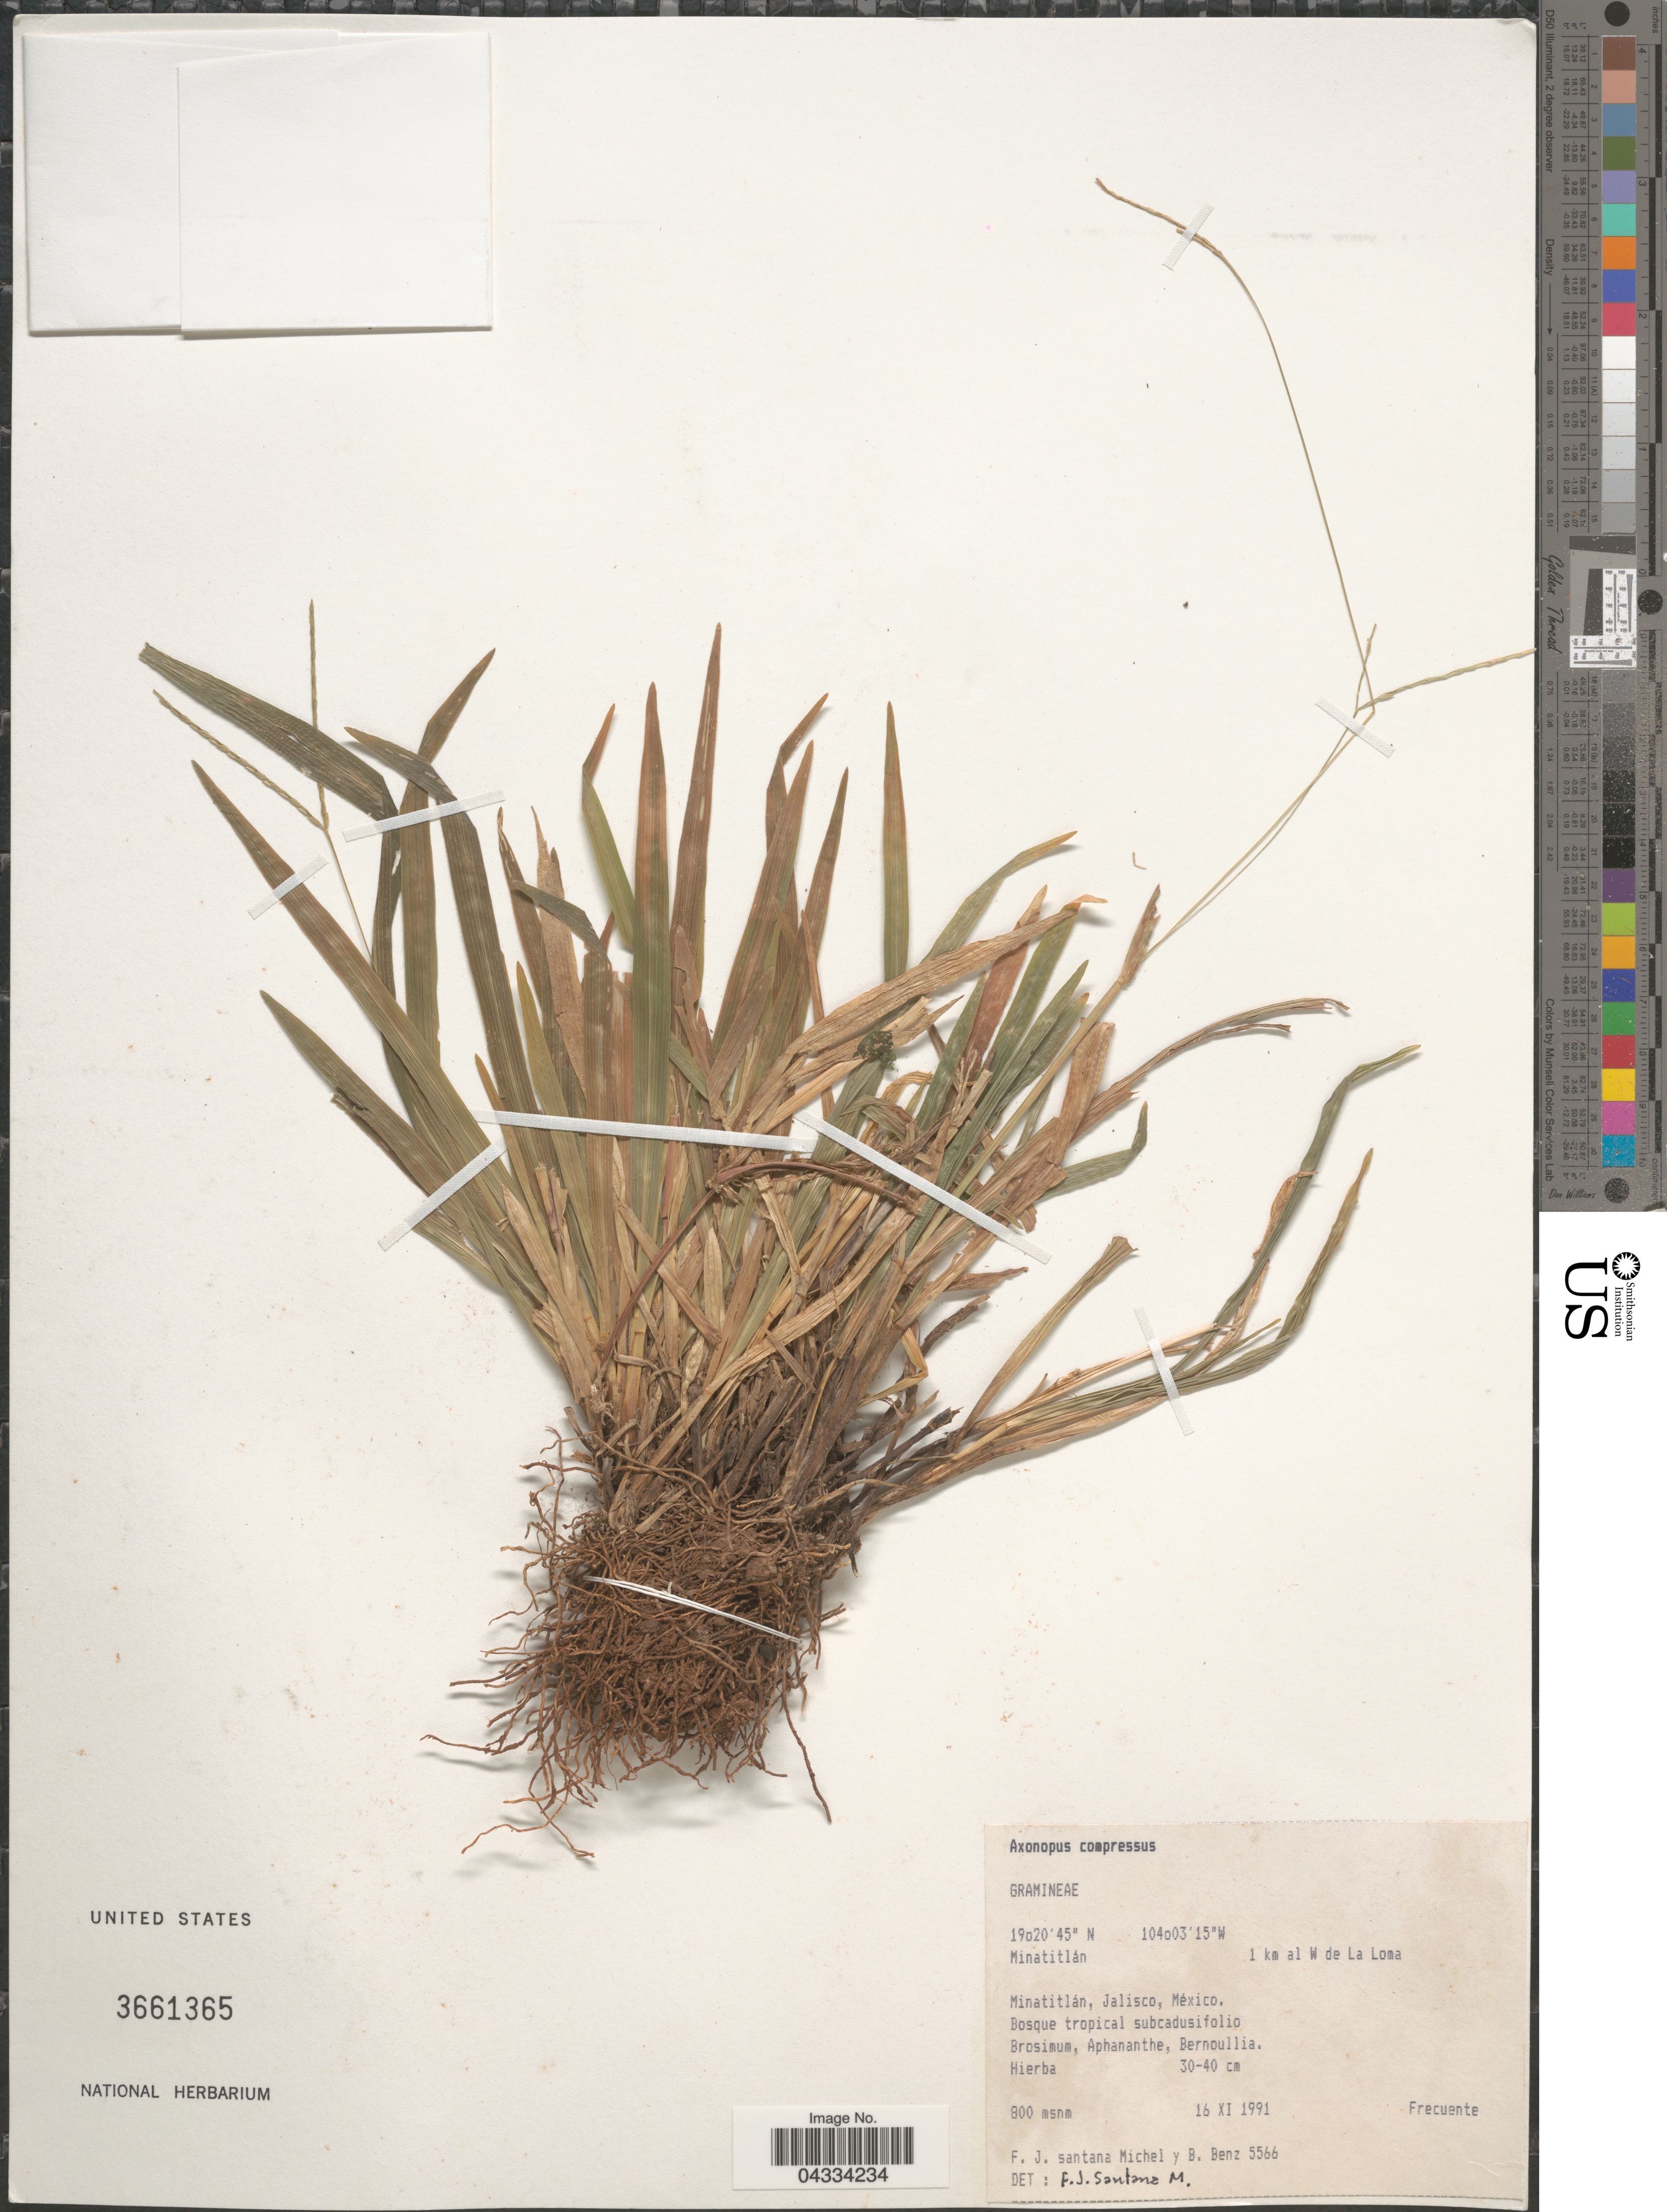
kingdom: Plantae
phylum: Tracheophyta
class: Liliopsida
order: Poales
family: Poaceae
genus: Axonopus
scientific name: Axonopus compressus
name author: (Sw.) P. Beauv.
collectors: F. J. Santana M. & B. Benz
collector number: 5566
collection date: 1991-11-16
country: Mexico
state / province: Jalisco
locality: Minatitlá. 1 km al W de La Loma.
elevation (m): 800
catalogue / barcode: US 3661365